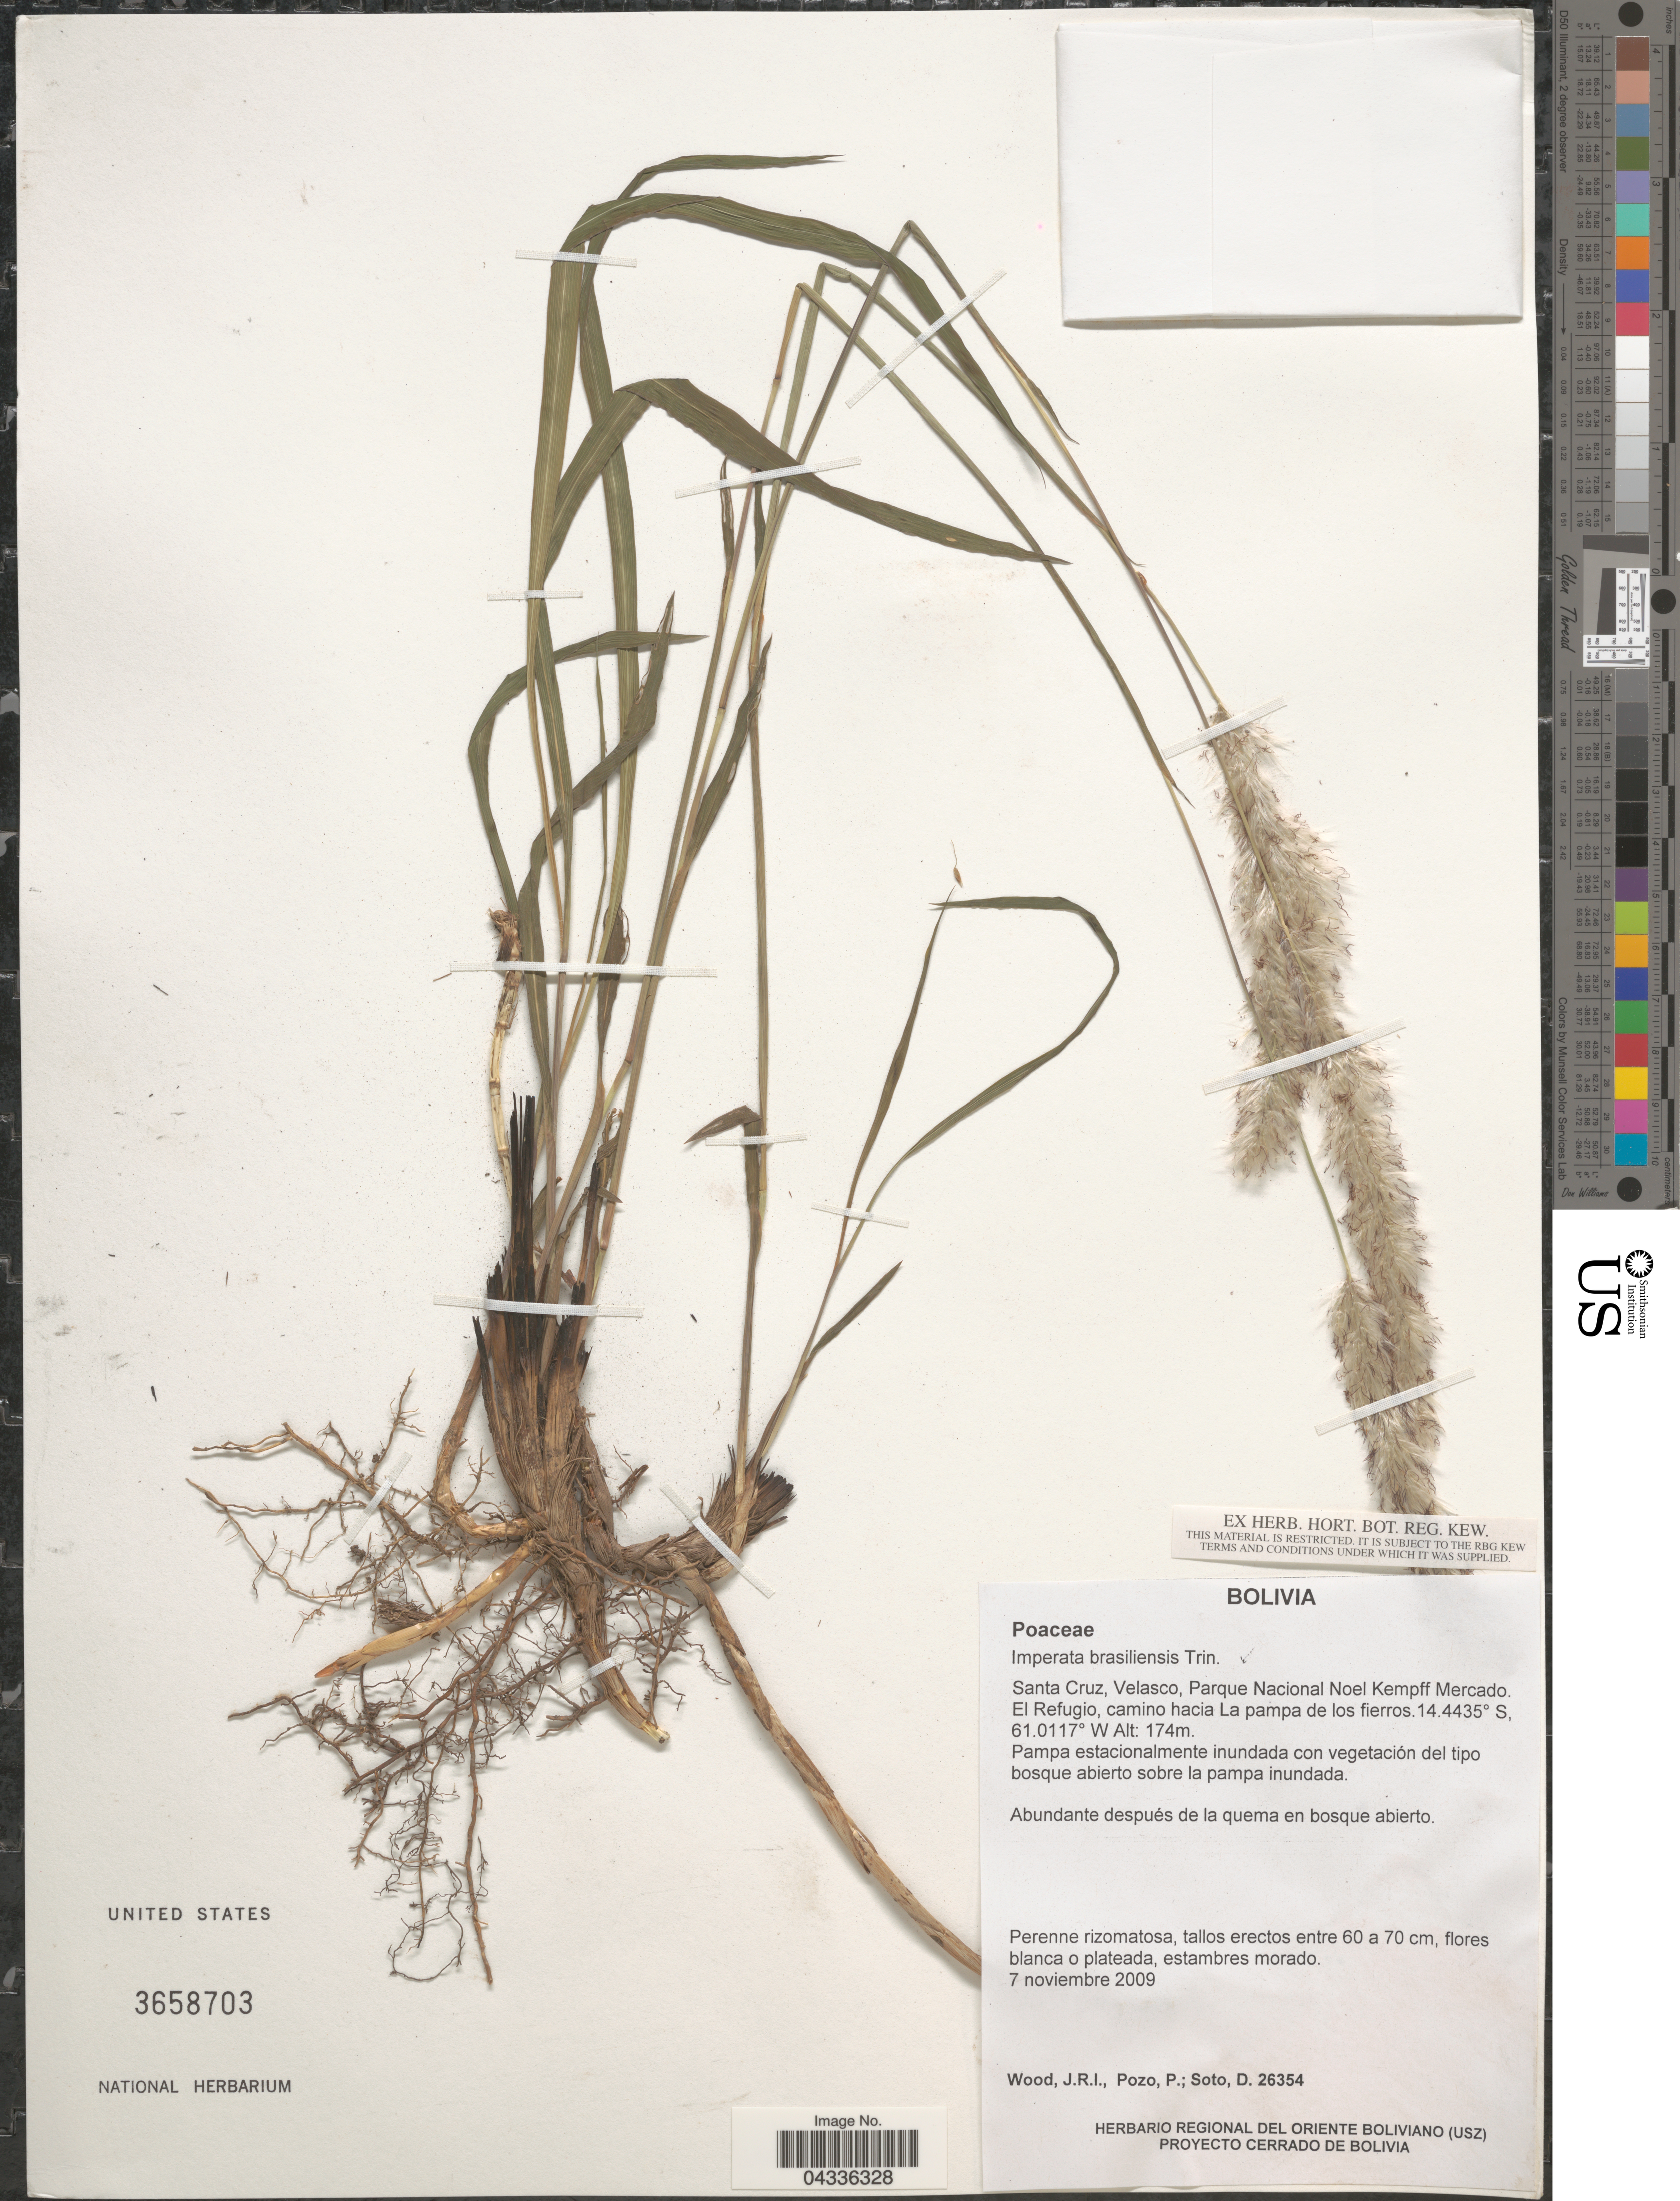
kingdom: Plantae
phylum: Tracheophyta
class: Liliopsida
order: Poales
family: Poaceae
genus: Imperata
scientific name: Imperata brasiliensis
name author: Trin.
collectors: J. R. I. Wood, P. Pozo & D. Soto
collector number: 26354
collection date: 2009-11-07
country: Bolivia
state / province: Santa Cruz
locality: Velasco, Parque Nacional Noel Kempff Mercado. El Refugio, camino hacia La pampa de los fierros.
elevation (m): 174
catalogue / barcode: US 3658703